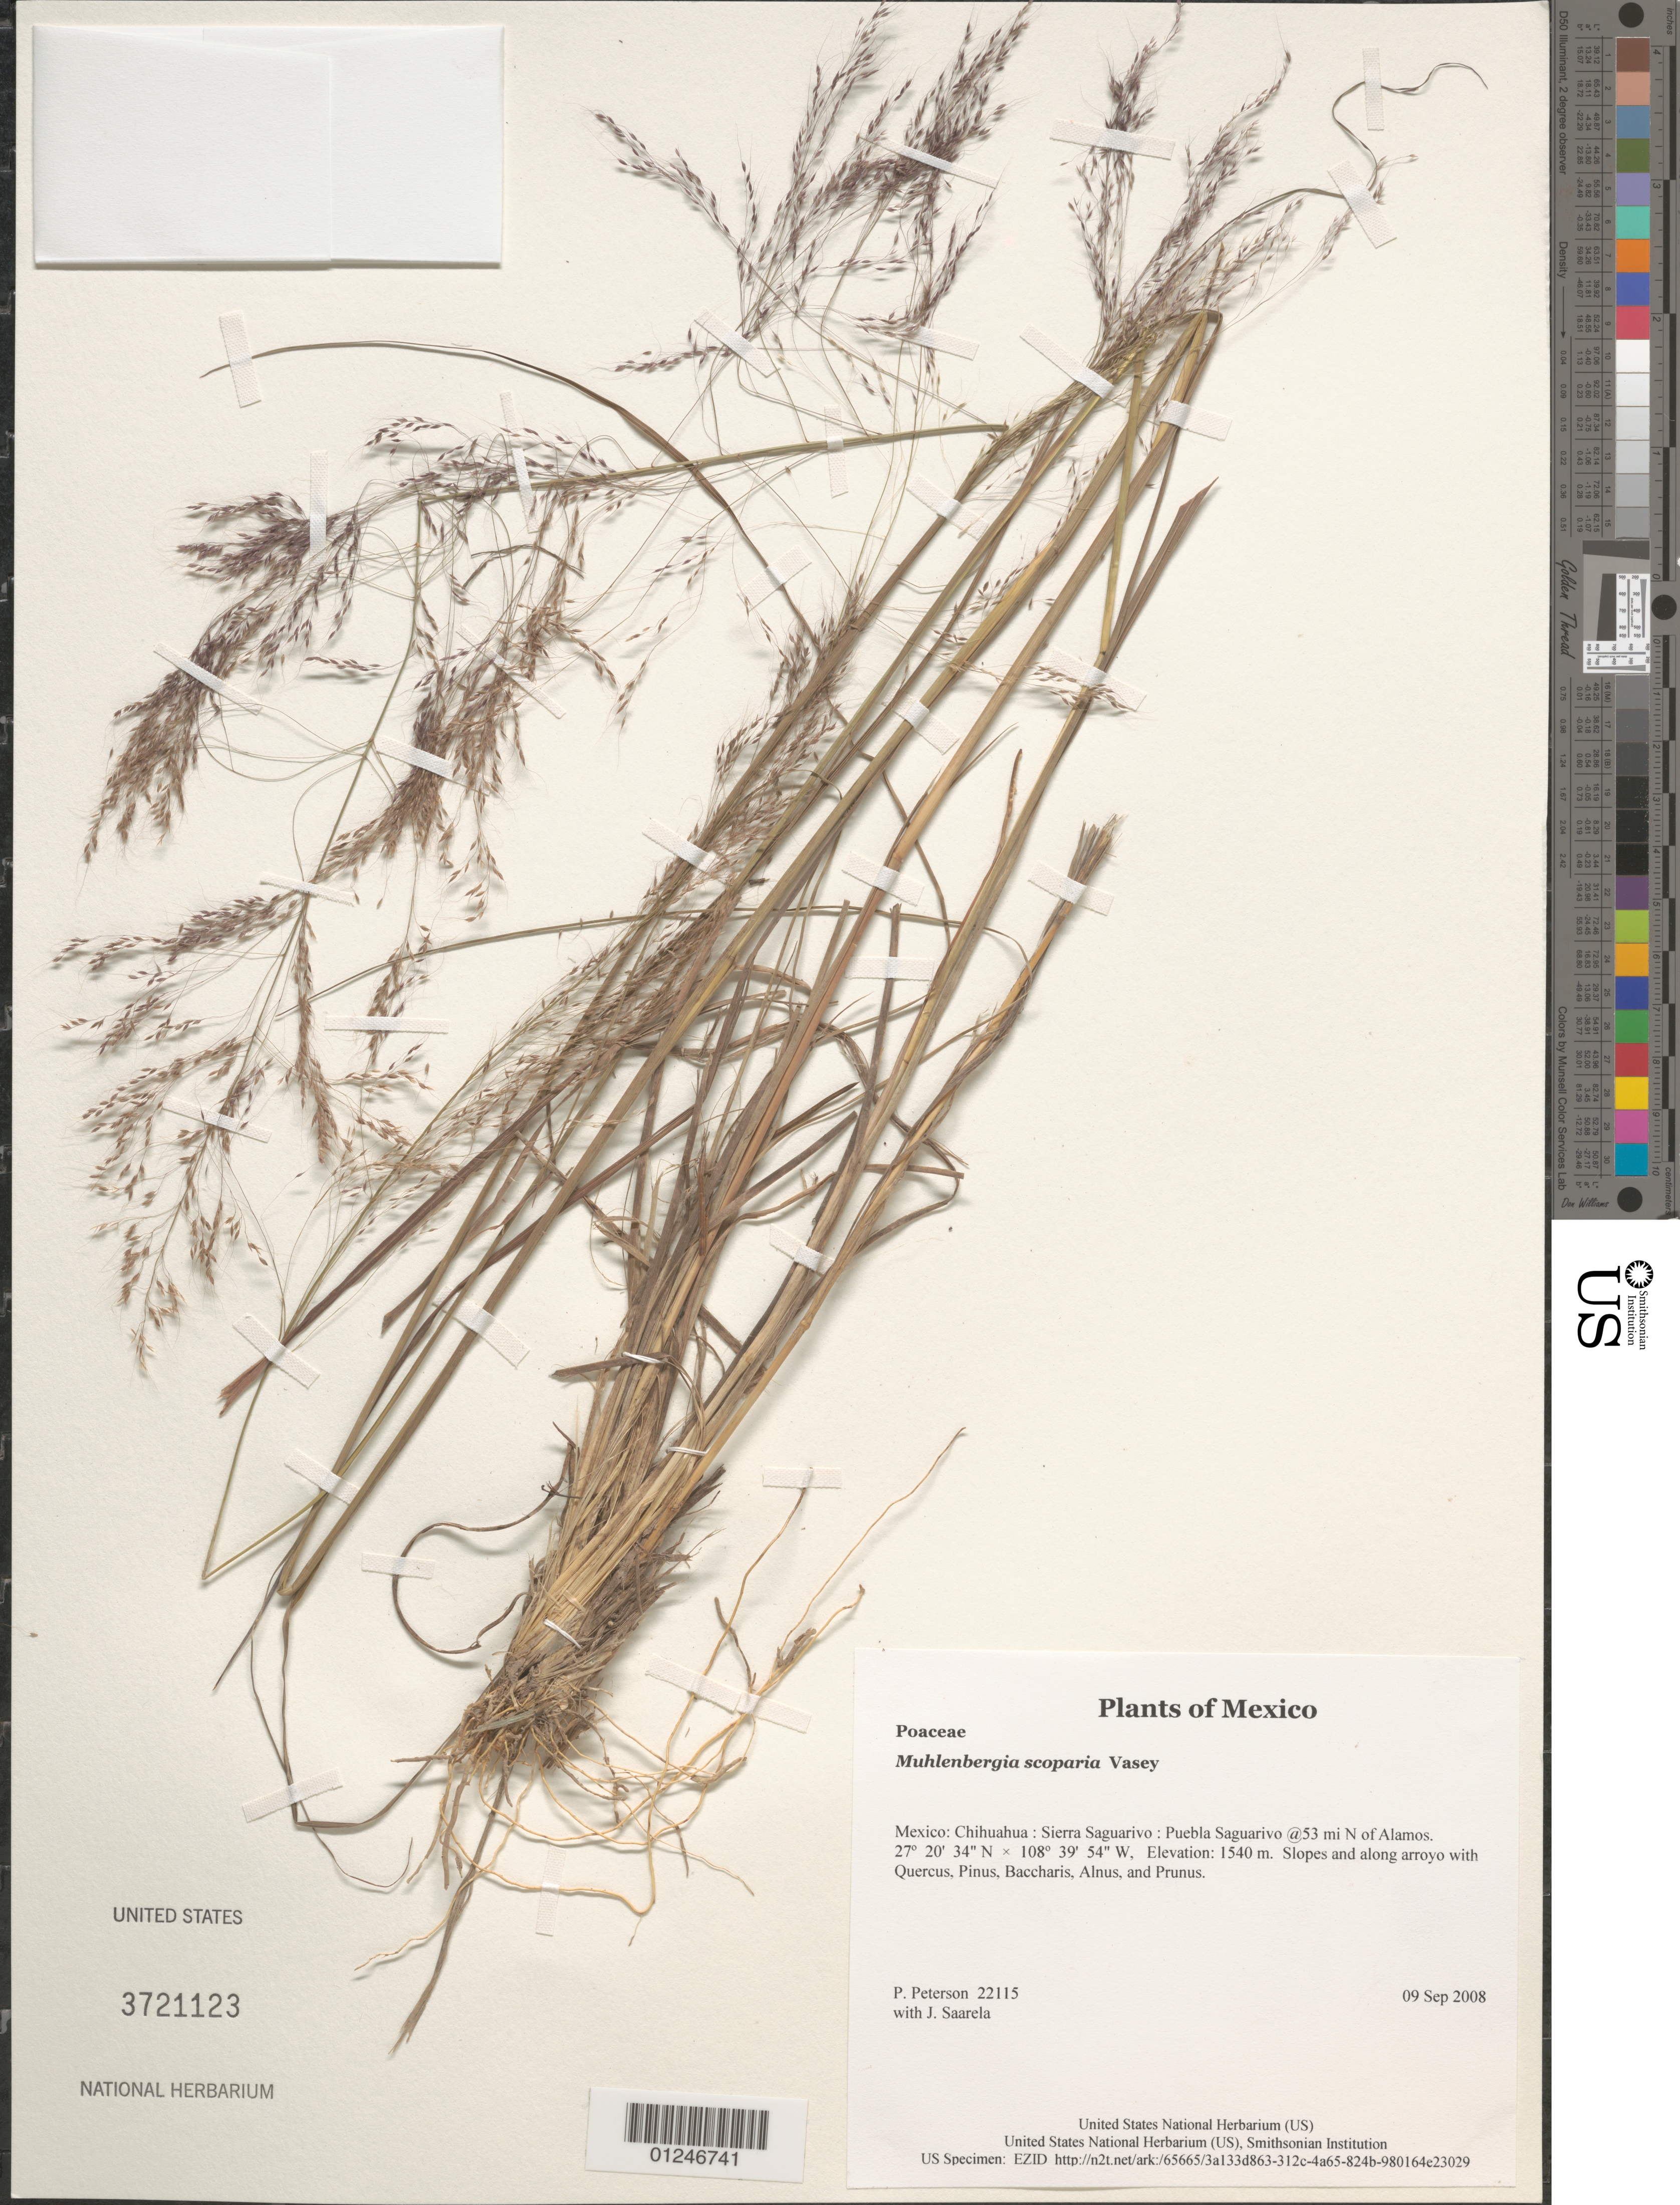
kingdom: Plantae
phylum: Tracheophyta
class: Liliopsida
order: Poales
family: Poaceae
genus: Muhlenbergia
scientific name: Muhlenbergia scoparia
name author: Vasey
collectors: P. M. Peterson & J. Saarela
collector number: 22115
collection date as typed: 09 Sep 2008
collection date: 2008-09-09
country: Mexico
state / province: Chihuahua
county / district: Sierra Saguarivo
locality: Puebla Saguarivo @53 mi N of Alamos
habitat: Slopes and along arroyo with Quercus, Pinus, Baccharis, Alnus, and Prunus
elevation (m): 1540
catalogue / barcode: US 3721123